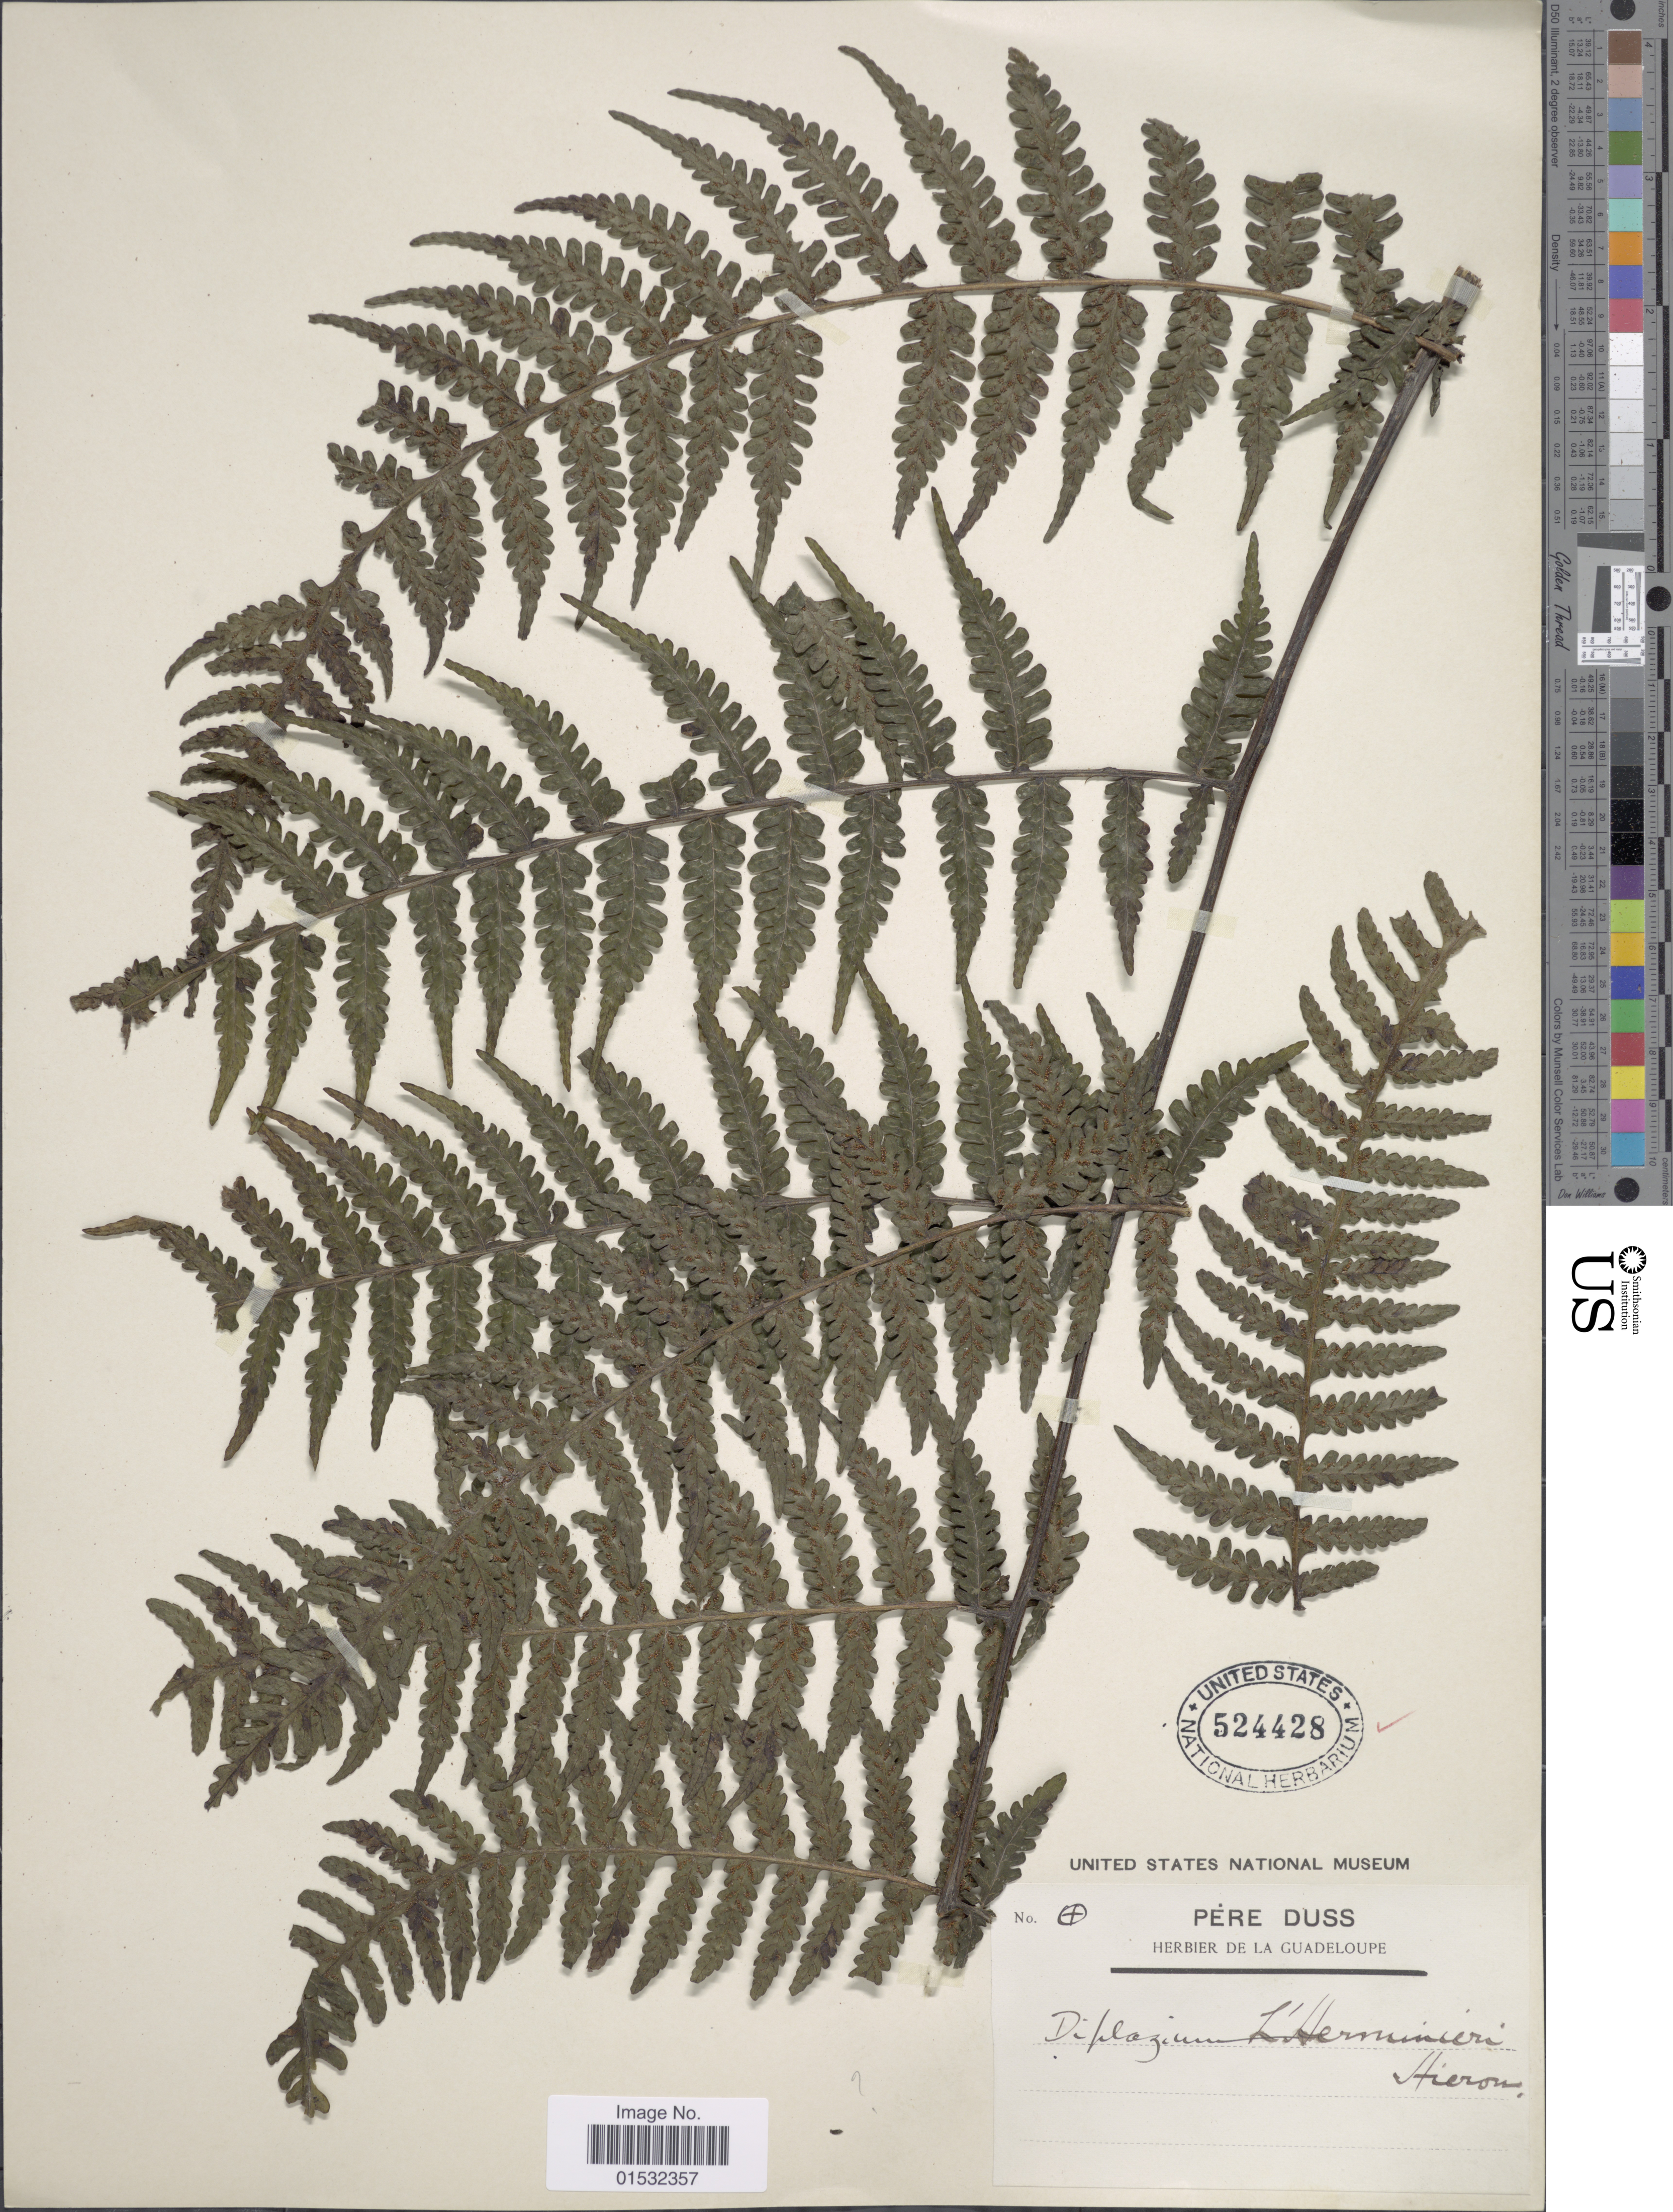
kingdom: Plantae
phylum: Tracheophyta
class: Polypodiopsida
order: Polypodiales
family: Athyriaceae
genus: Diplazium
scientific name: Diplazium lherminieri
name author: Fée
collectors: Père Duss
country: Guadeloupe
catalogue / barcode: US 524428